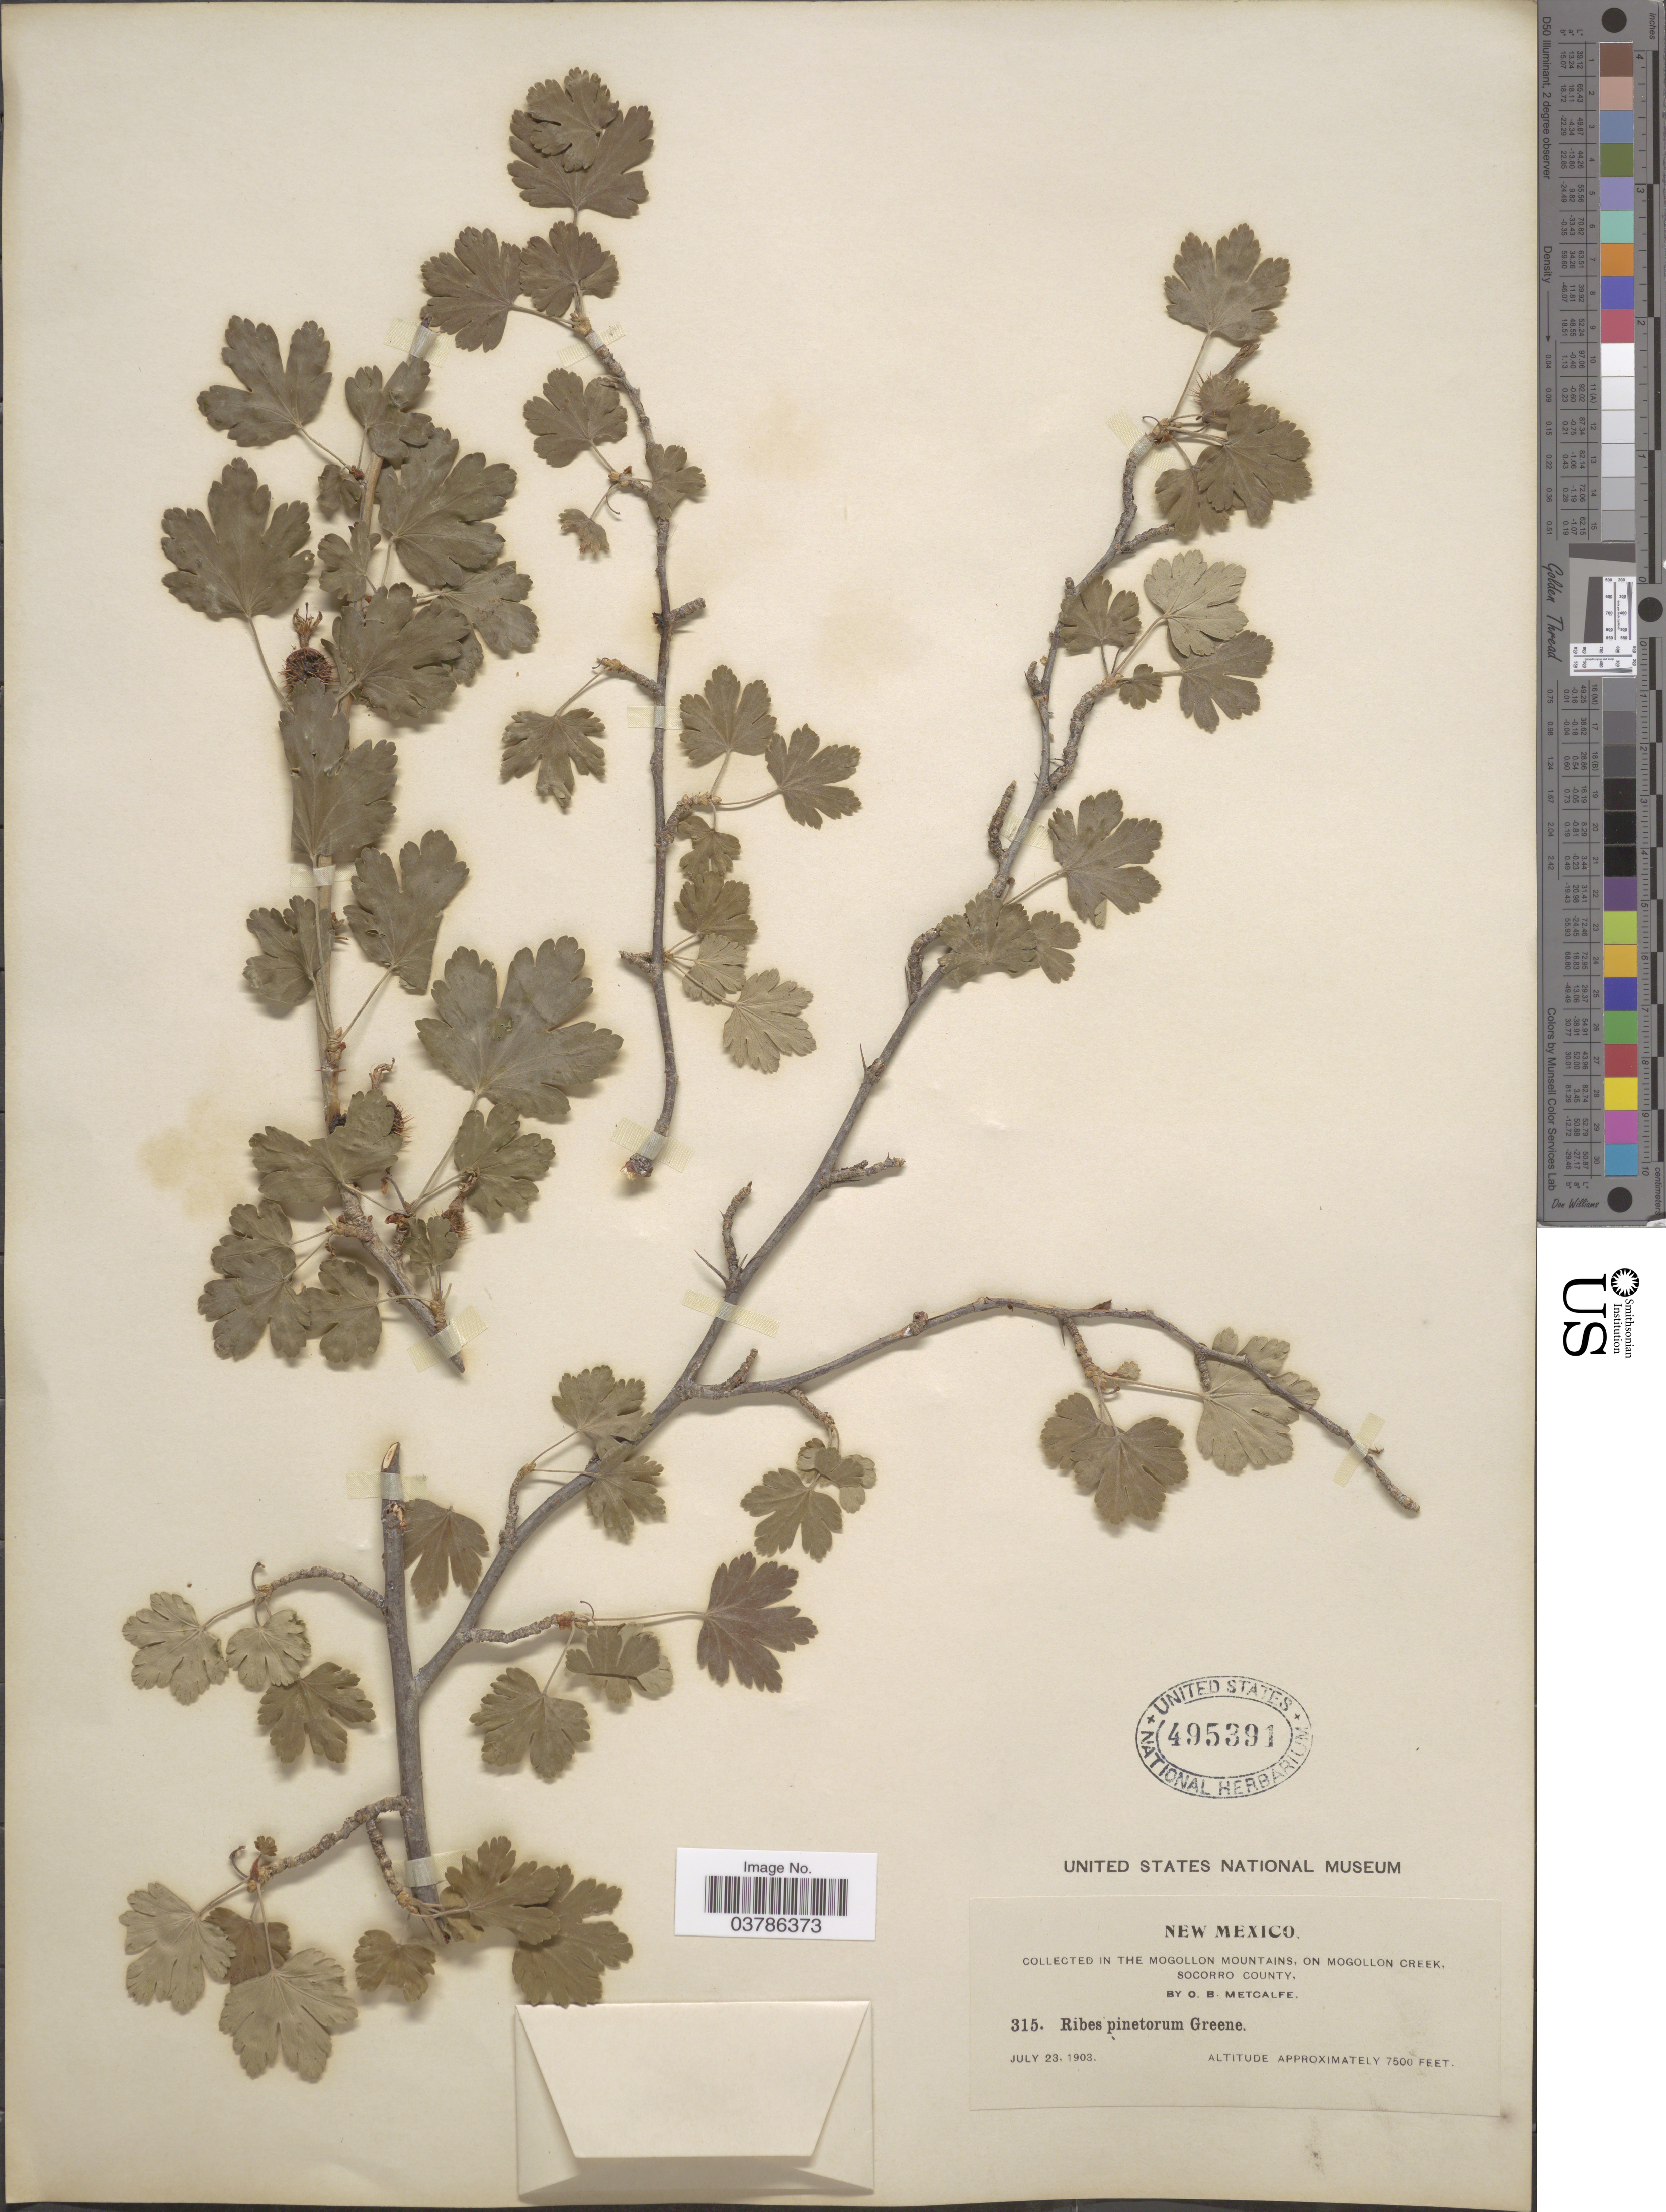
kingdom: Plantae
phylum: Tracheophyta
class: Magnoliopsida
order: Saxifragales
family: Grossulariaceae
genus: Ribes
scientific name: Ribes pinetorum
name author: Greene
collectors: O. B. Metcalfe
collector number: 315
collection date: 1903-07-23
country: United States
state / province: New Mexico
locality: In the Mogollon Mountains, on Mogollon Creek, Socorro County.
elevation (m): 2286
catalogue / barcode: US 495391